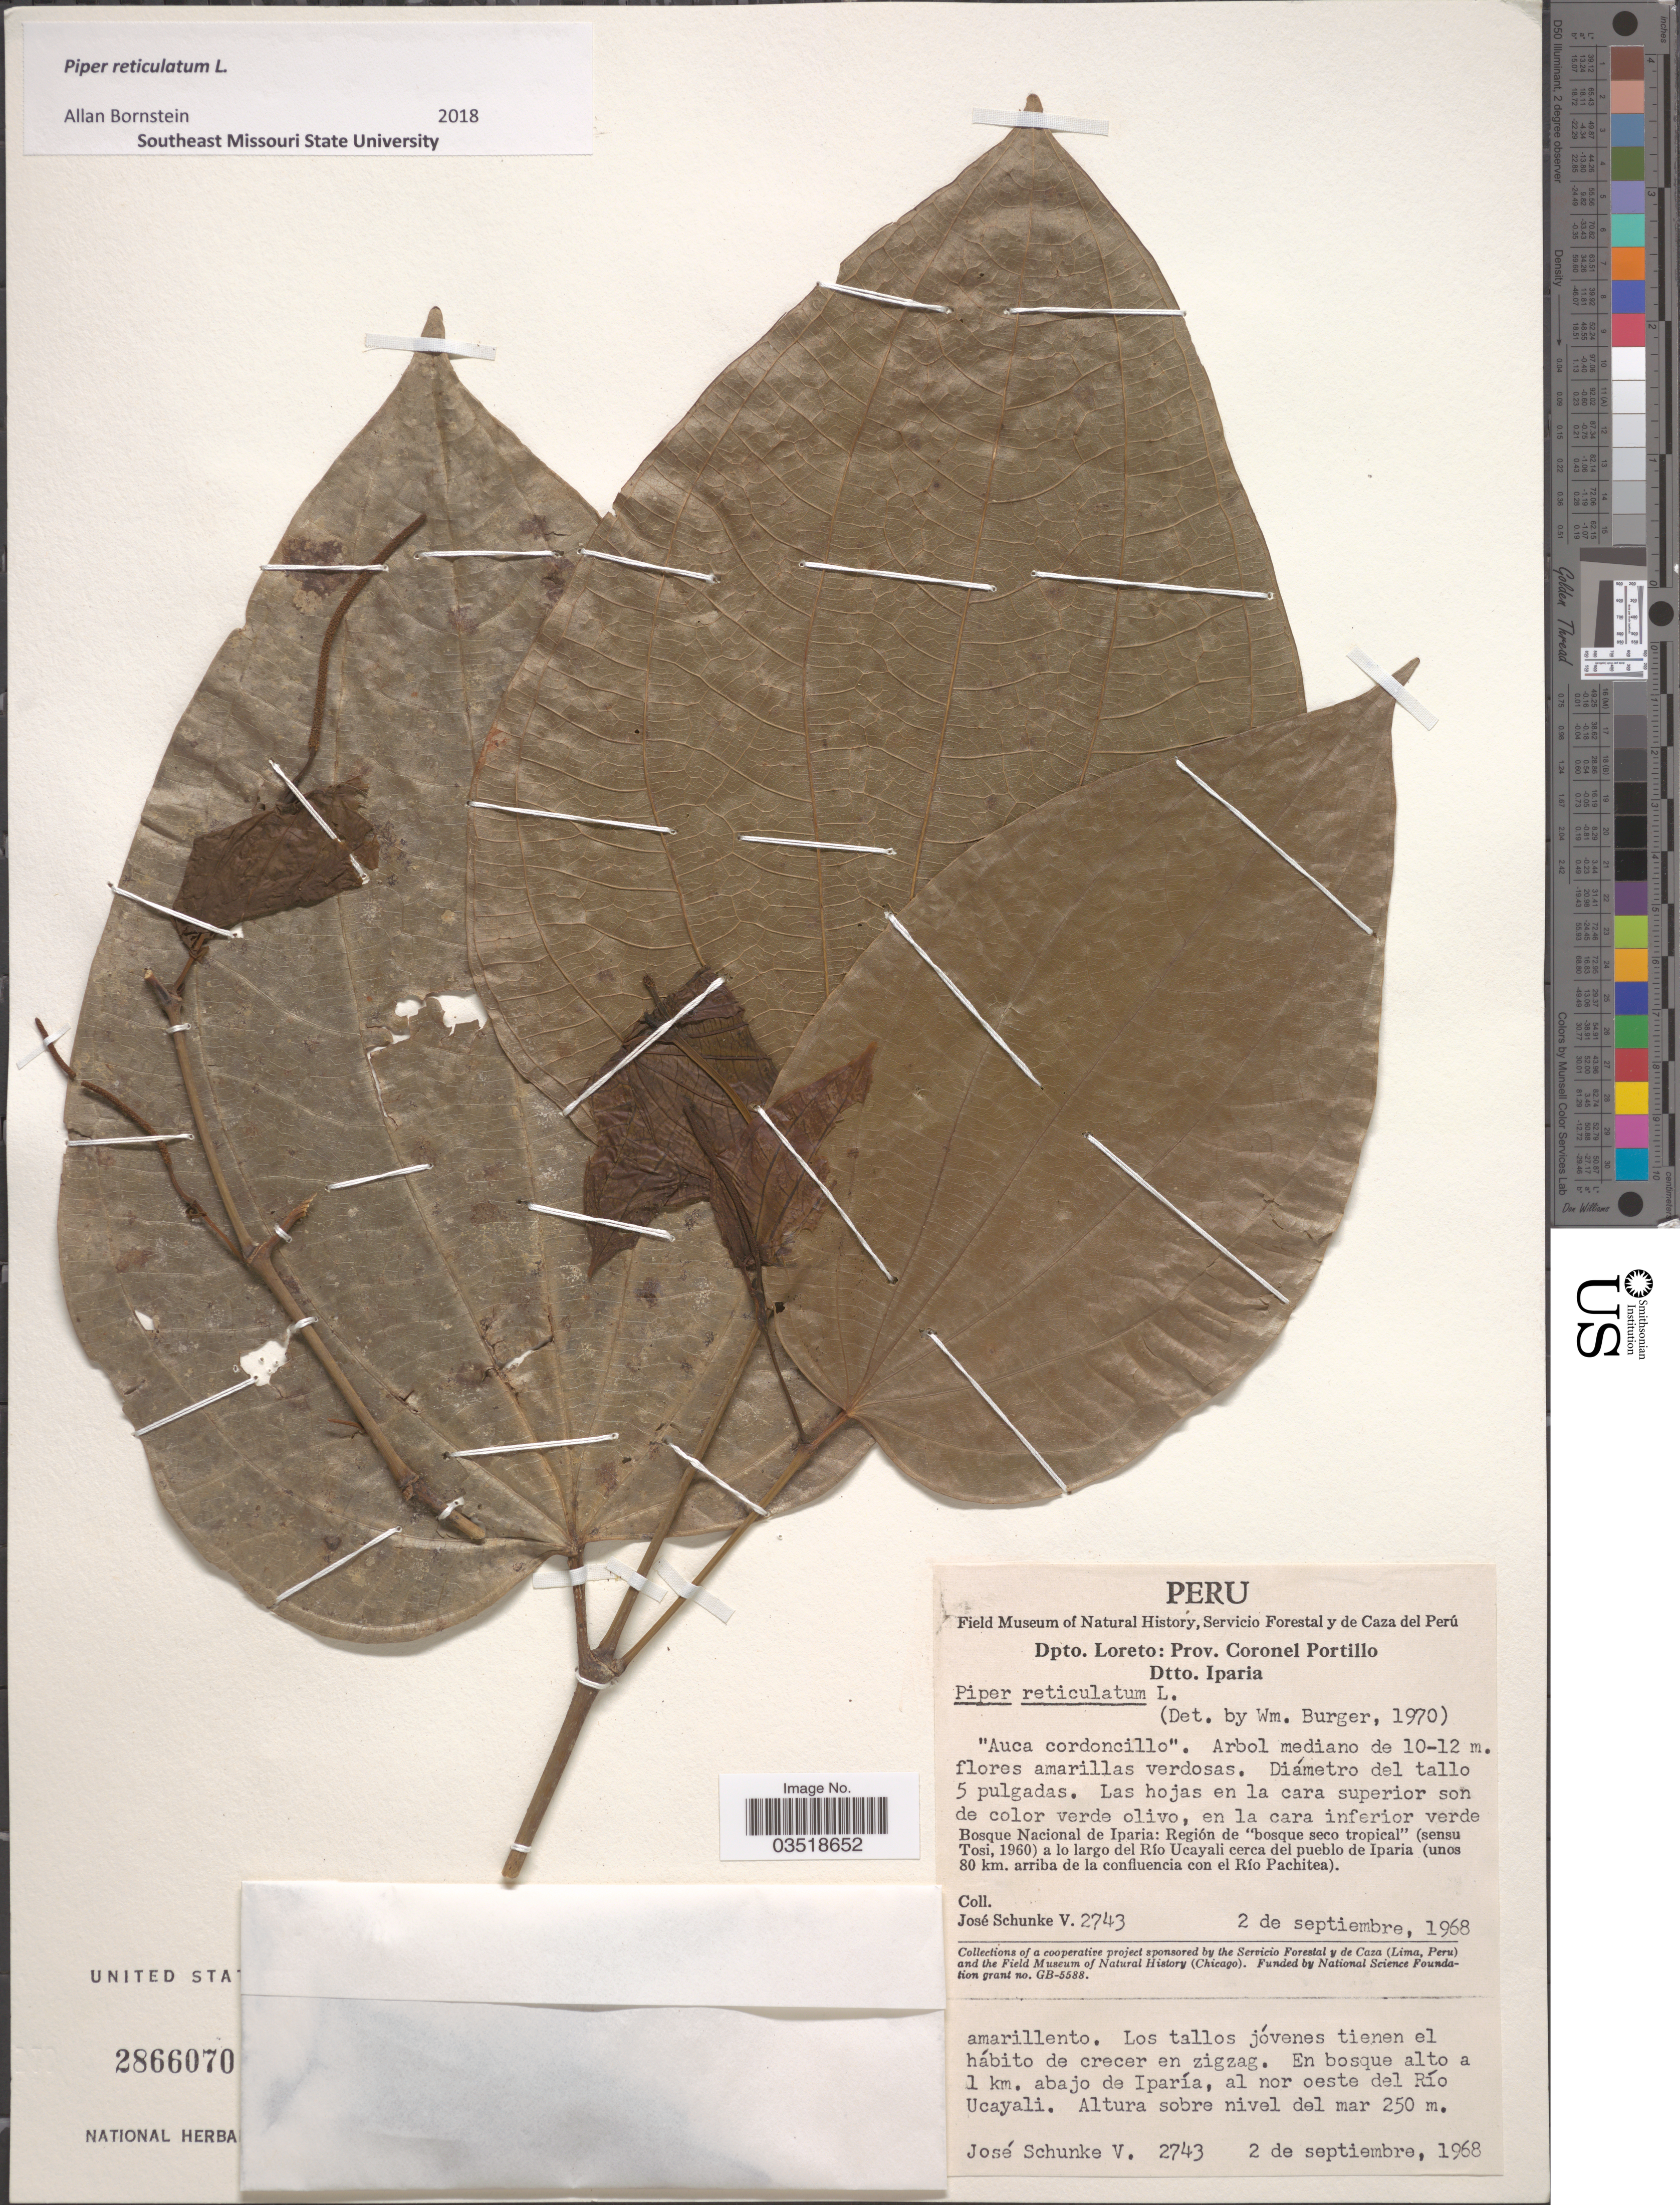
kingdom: Plantae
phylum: Tracheophyta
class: Magnoliopsida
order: Piperales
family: Piperaceae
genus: Piper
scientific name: Piper reticulatum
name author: L.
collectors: J. Schunke Vigo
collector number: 2743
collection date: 1968-09-02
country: Peru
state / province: Loreto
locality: Dpto. Loreto: Prov. Coronel Portillo. Dtto. Iparia. Bosque Nacional de Iparia: Región de "bosque seco tropical" (sensu Tosi, 1960) a lo largo del Río Ucayali cerca del pueblo de Iparia (unos 80 km. arriba de la confluencia con el Río Pachitea). En bosque alto a 1 km. abajo de Iparía, al nor oeste del Río Ucayali.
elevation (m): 250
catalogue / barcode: US 2866070